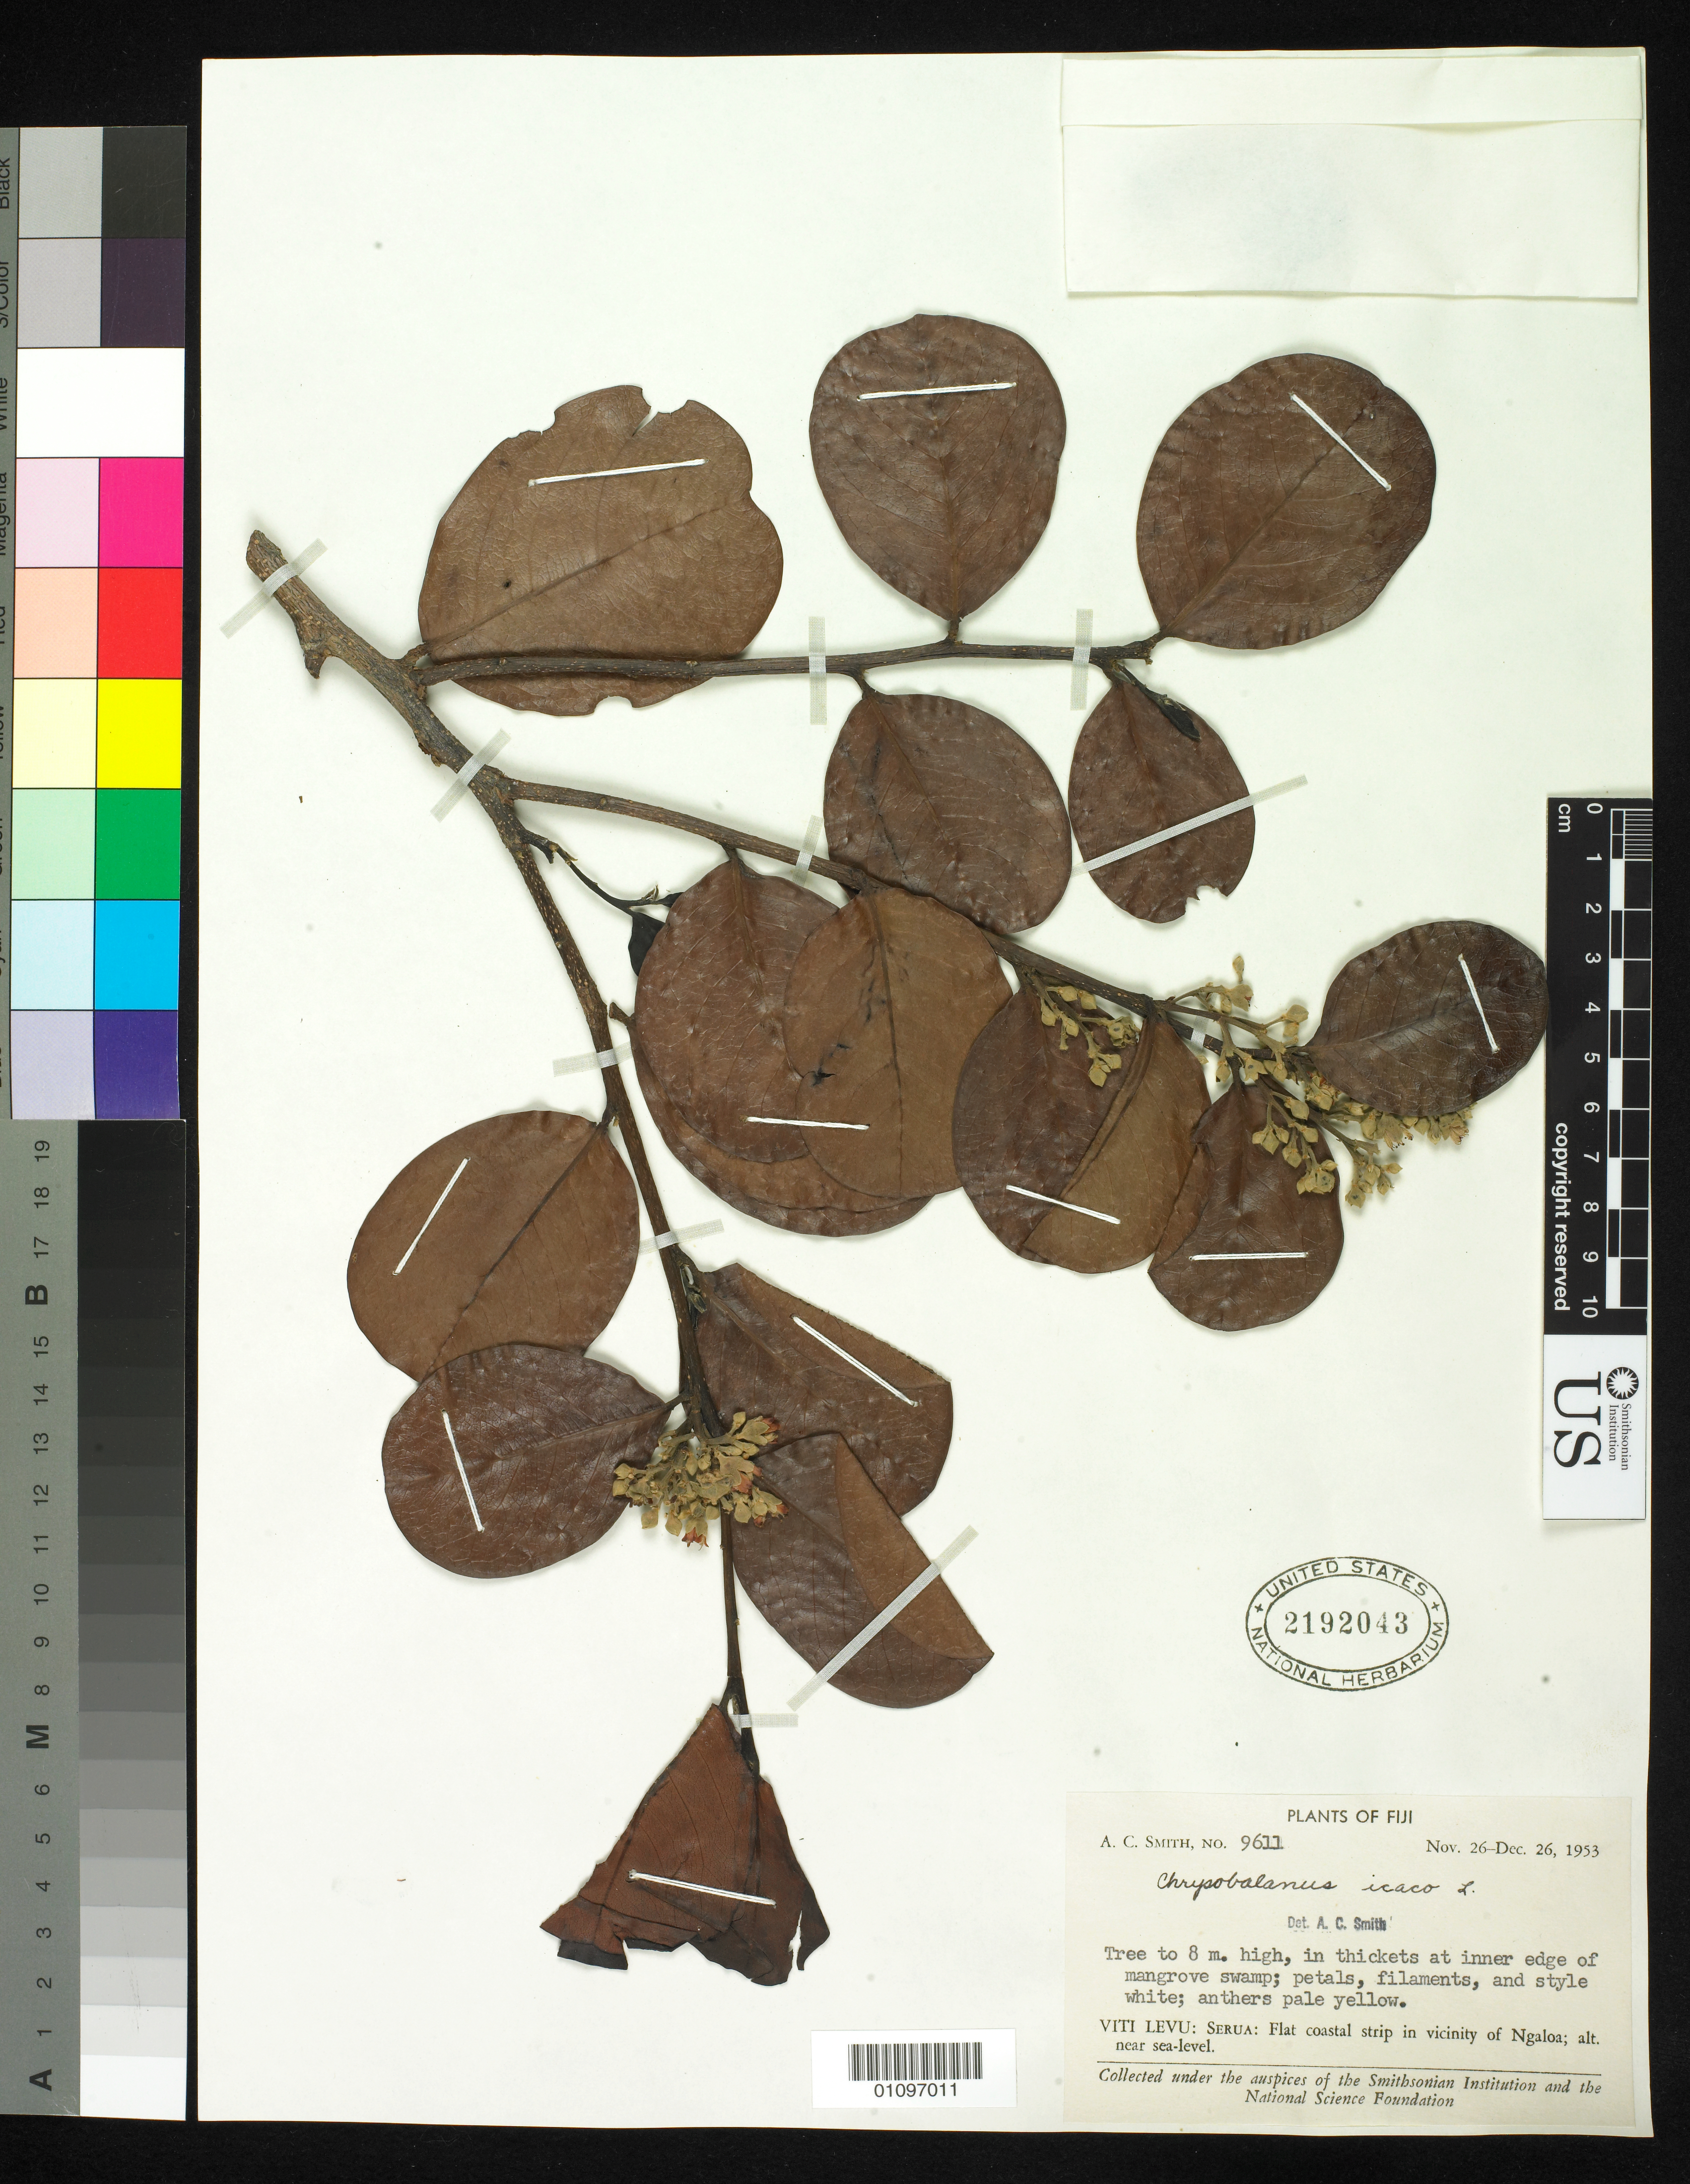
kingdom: Plantae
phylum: Tracheophyta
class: Magnoliopsida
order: Malpighiales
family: Chrysobalanaceae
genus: Chrysobalanus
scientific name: Chrysobalanus icaco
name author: L.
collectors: A. C. Smith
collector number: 9611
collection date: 1953-11-26/1953-12-26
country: Fiji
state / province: Serua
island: Viti Levu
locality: Flat coastal strip in vicinity of Ngaloa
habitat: thickets at inner edge of mangrove swamp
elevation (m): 0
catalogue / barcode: US 2192043